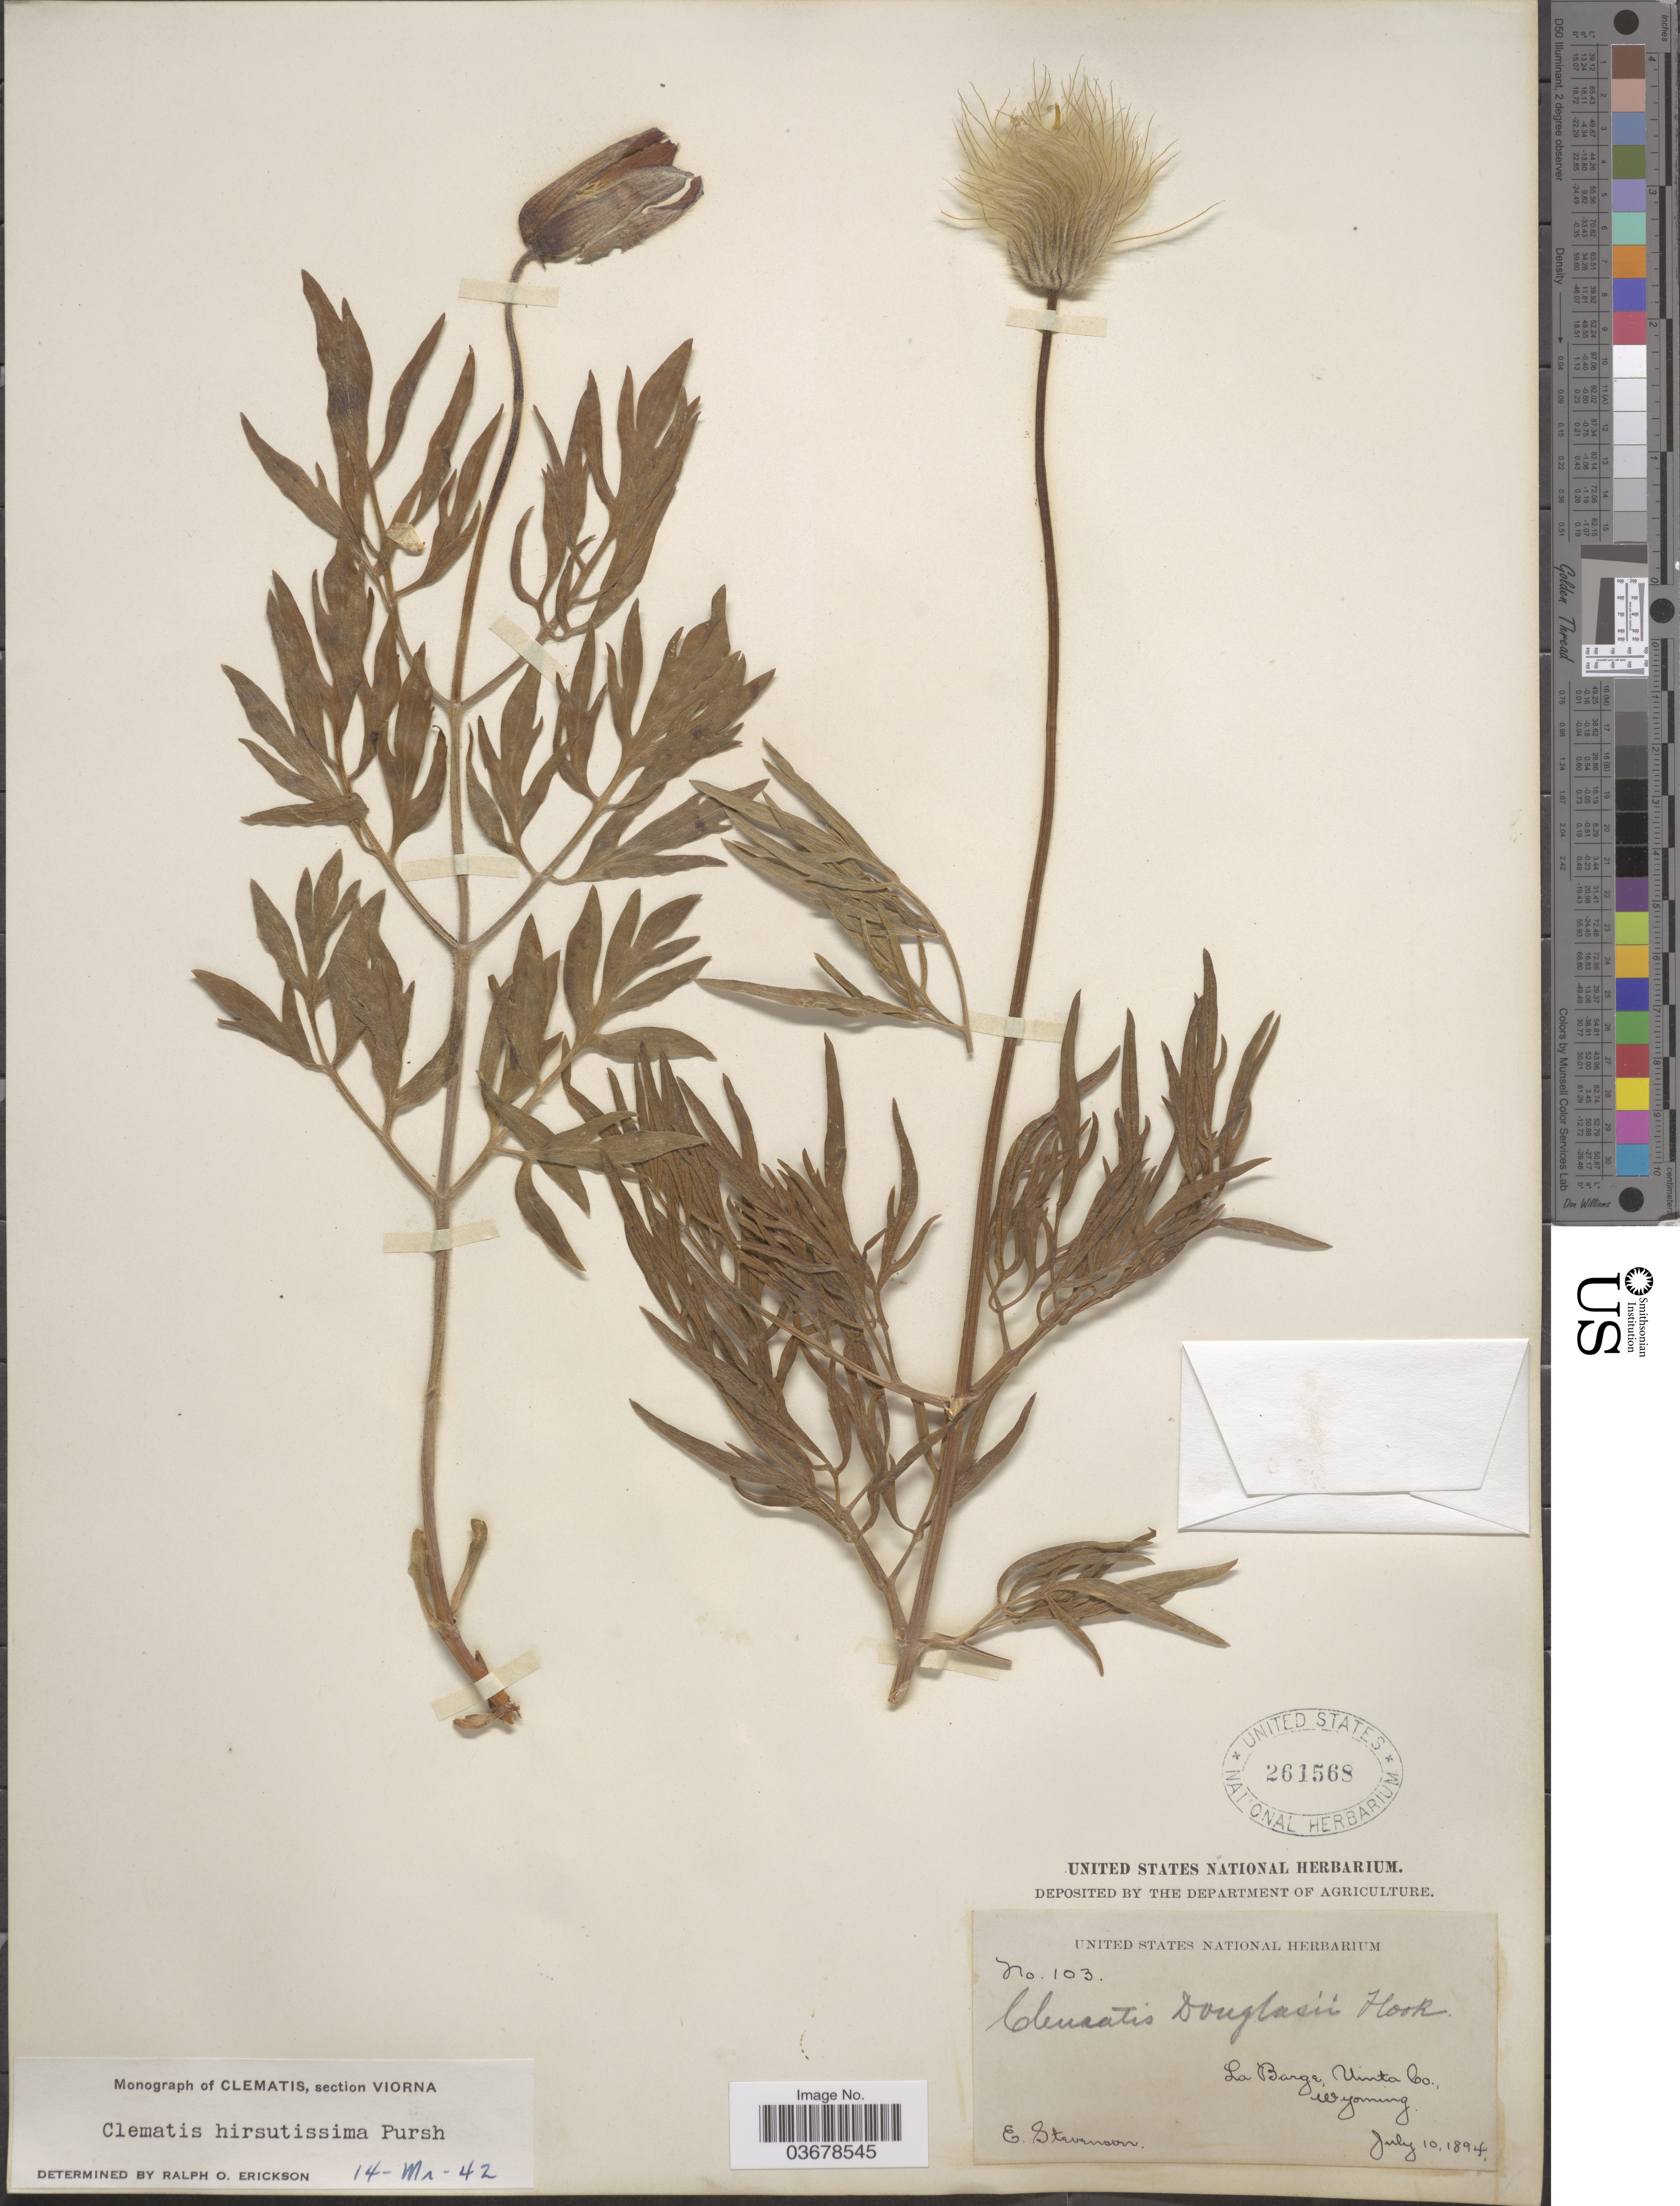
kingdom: Plantae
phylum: Tracheophyta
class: Magnoliopsida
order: Ranunculales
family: Ranunculaceae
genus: Clematis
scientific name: Clematis viorna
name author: L.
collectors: E. Stevenson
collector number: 103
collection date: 1894-07-10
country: United States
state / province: Wyoming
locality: La Barge, Uinta Co.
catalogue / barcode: US 261568